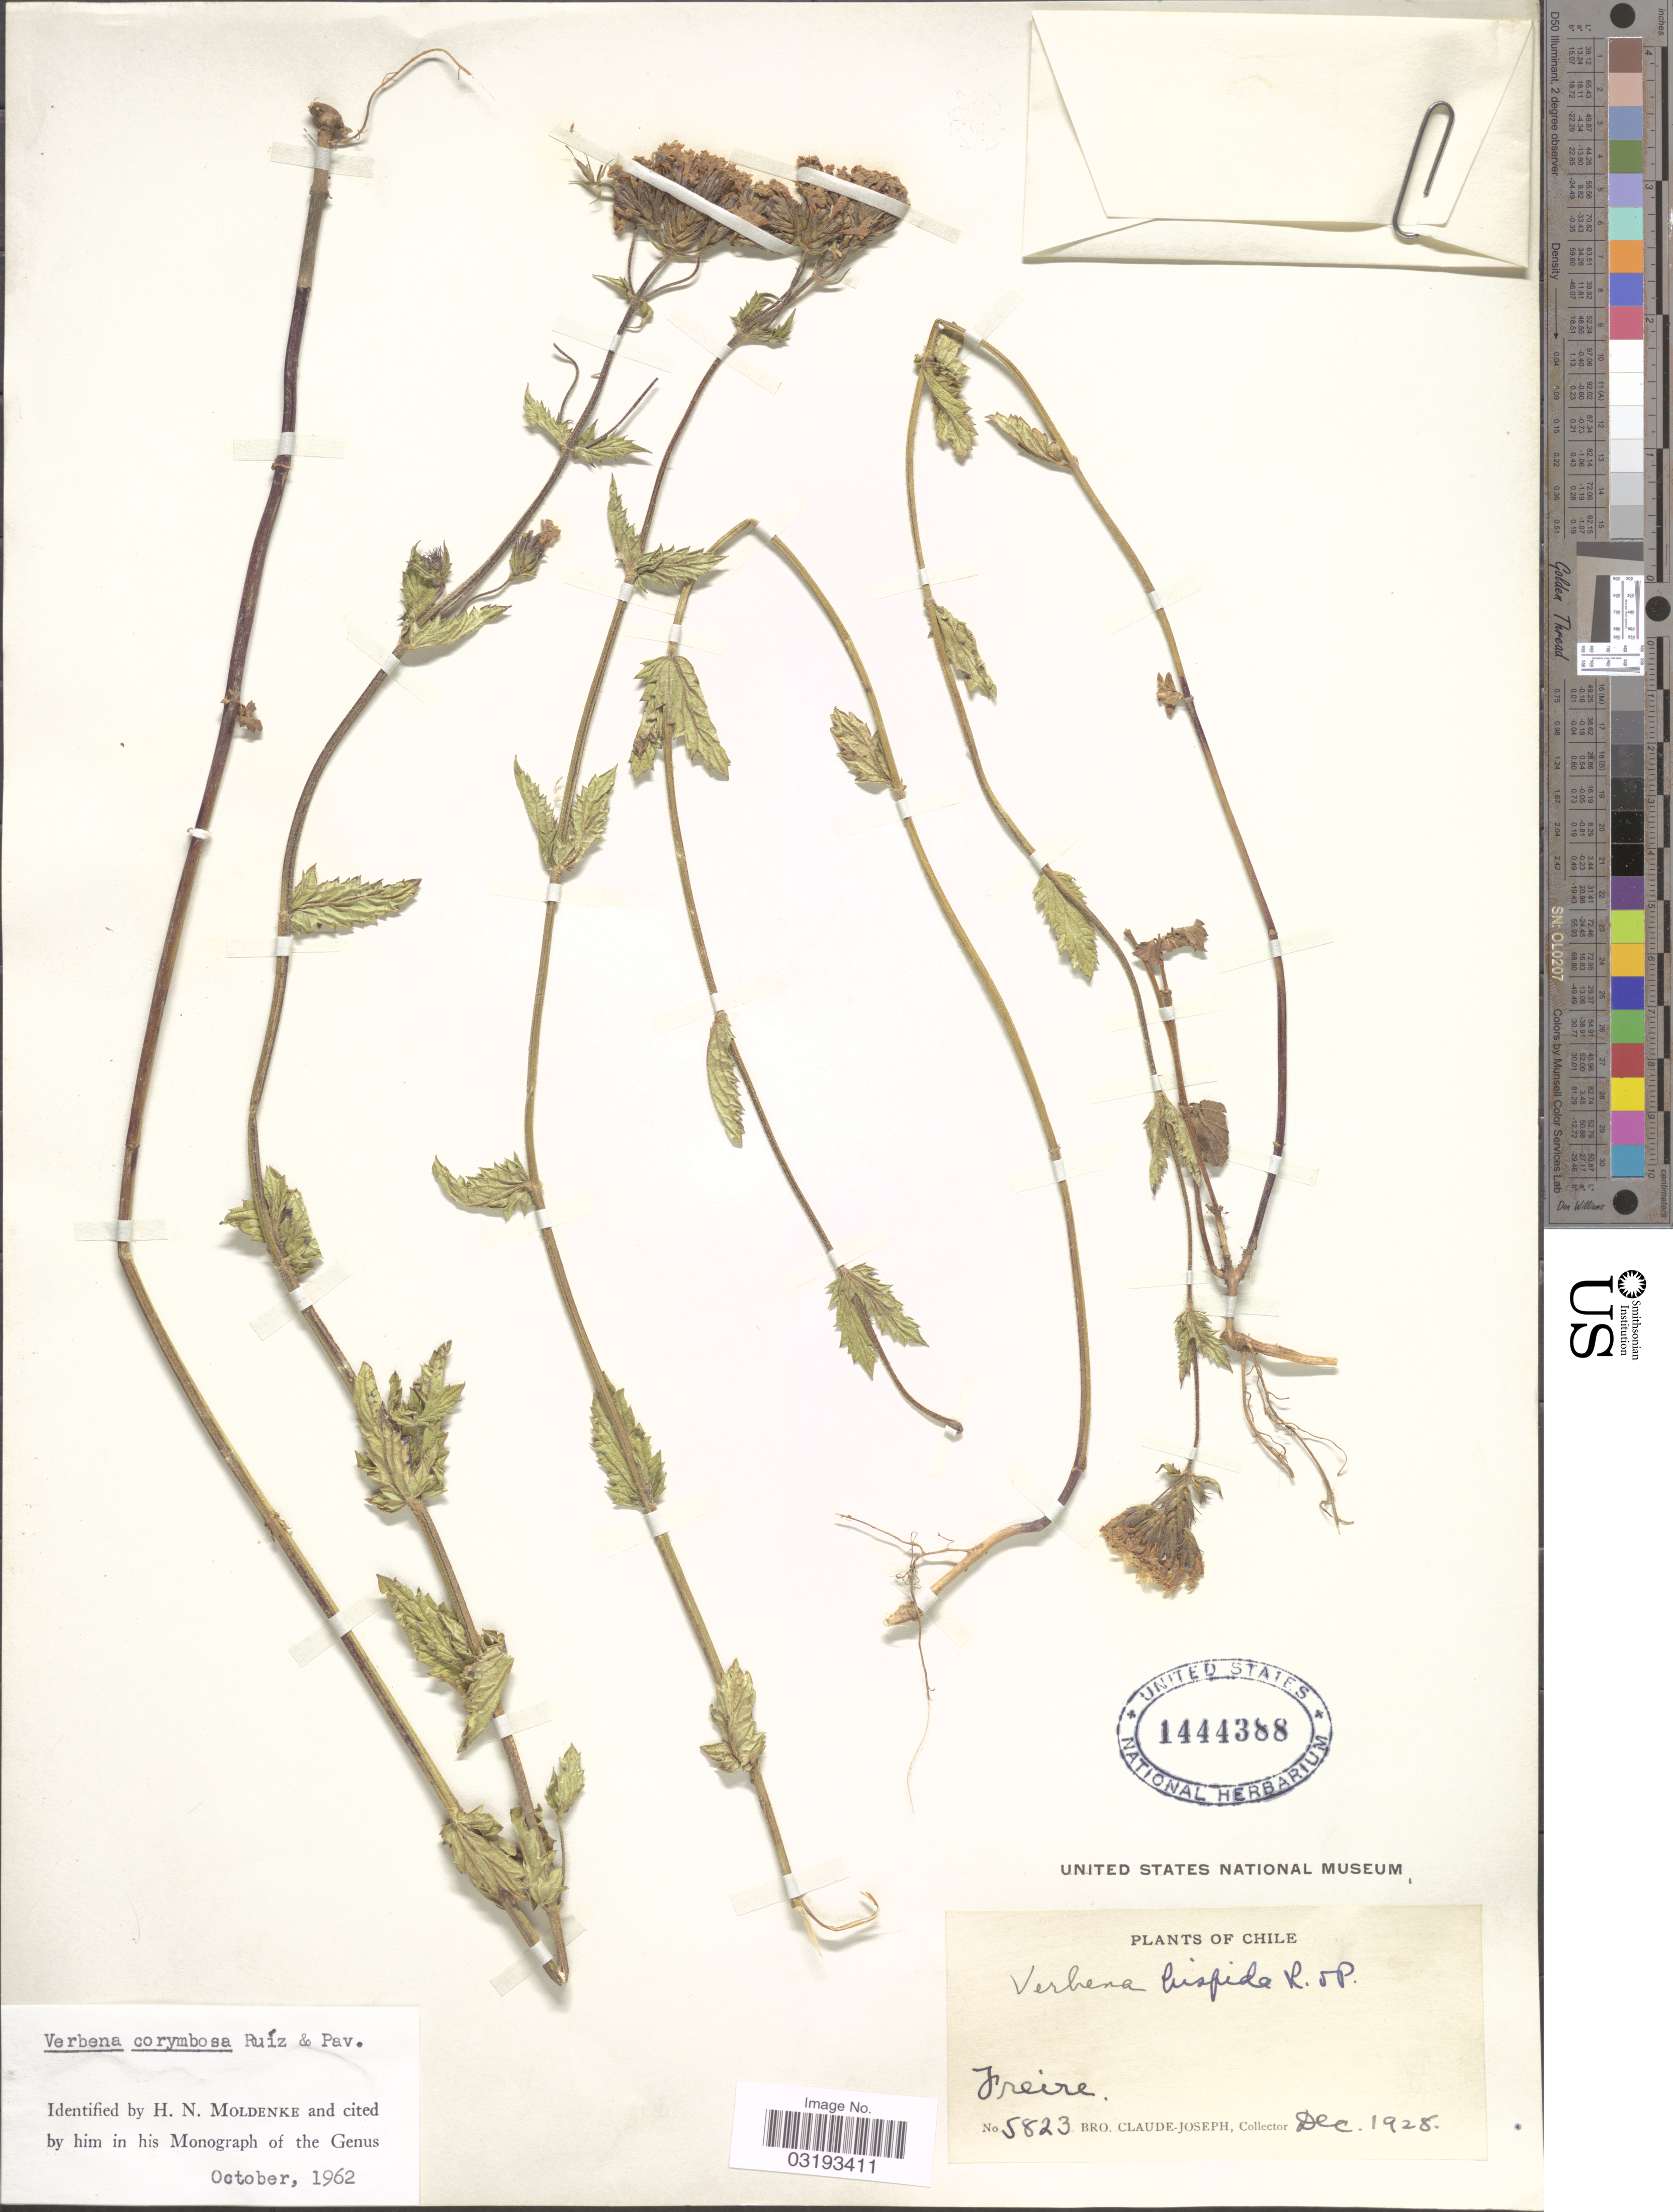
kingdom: Plantae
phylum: Tracheophyta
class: Magnoliopsida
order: Lamiales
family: Verbenaceae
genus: Verbena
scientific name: Verbena corymbosa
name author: Ruiz & Pav.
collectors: Bro. Claude-Joseph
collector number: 5823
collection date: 1928-12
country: Chile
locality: Freire.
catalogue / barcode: US 1444388